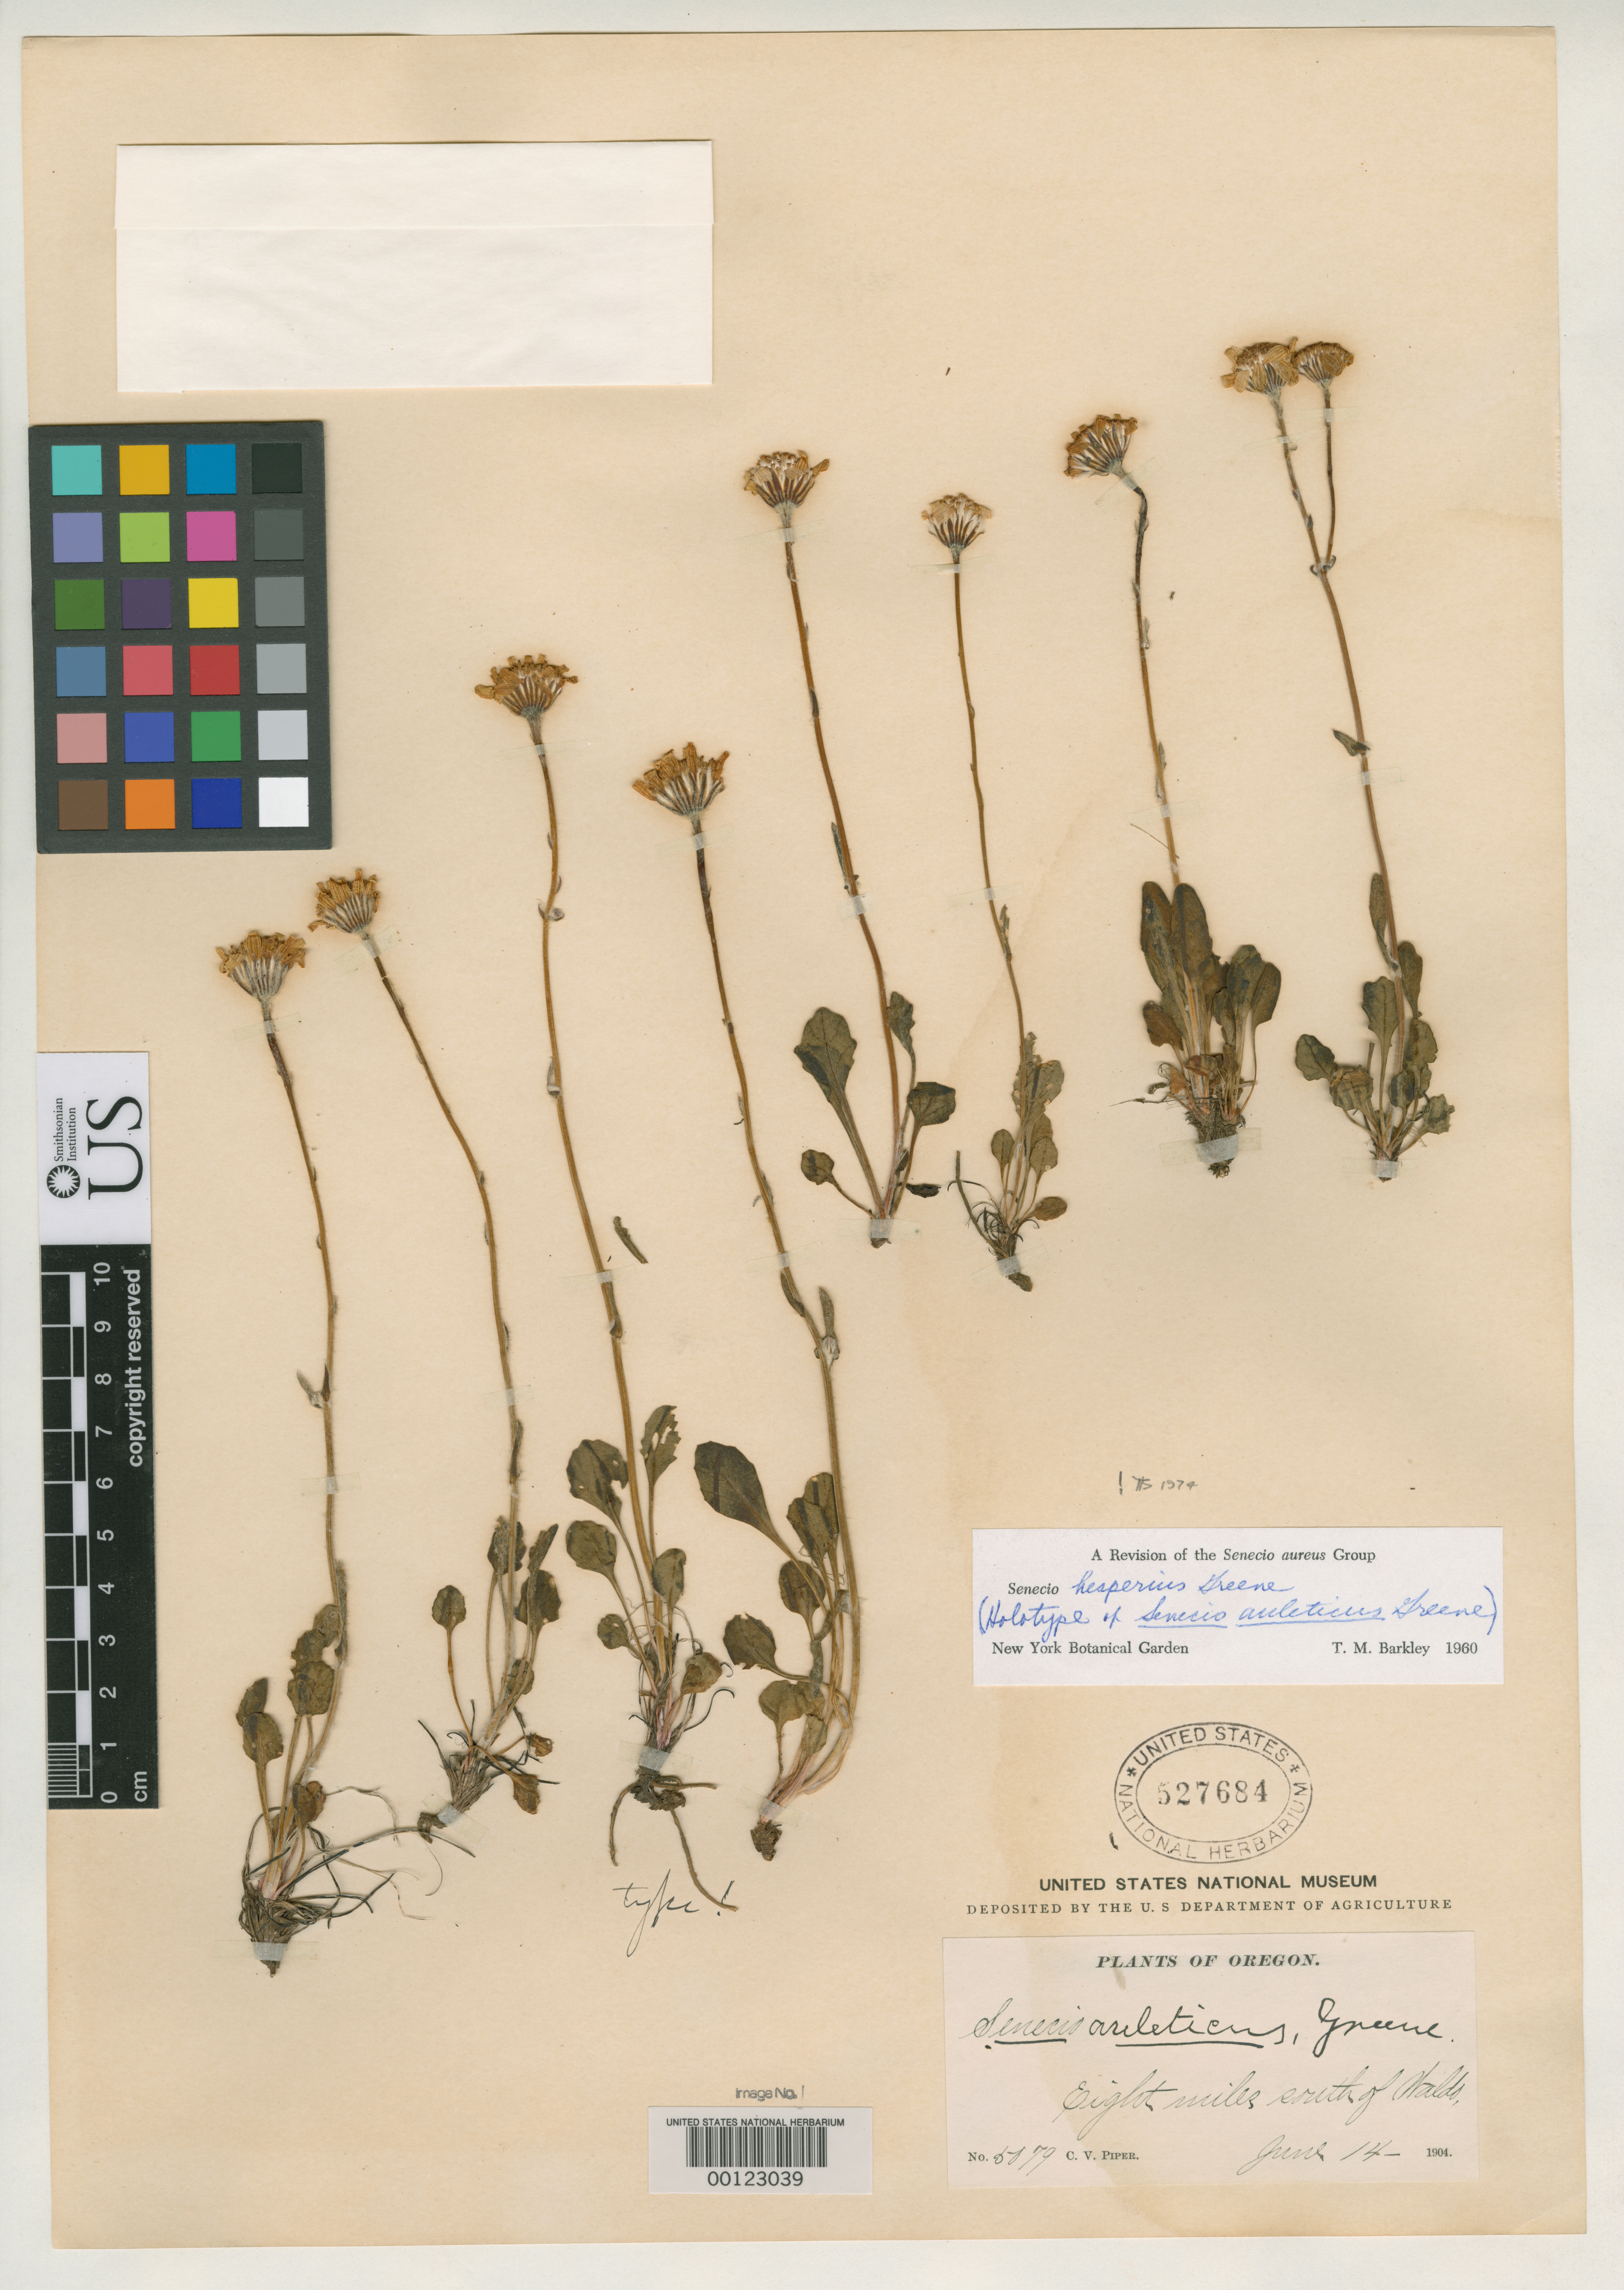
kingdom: Plantae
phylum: Tracheophyta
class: Magnoliopsida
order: Asterales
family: Asteraceae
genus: Senecio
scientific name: Senecio auleticus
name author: Greene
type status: Holotype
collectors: C. V. Piper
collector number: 5079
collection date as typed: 14 Jun 1904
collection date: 1904-06-14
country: United States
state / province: Oregon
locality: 8 miles S of Waldo.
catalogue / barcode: US 527684